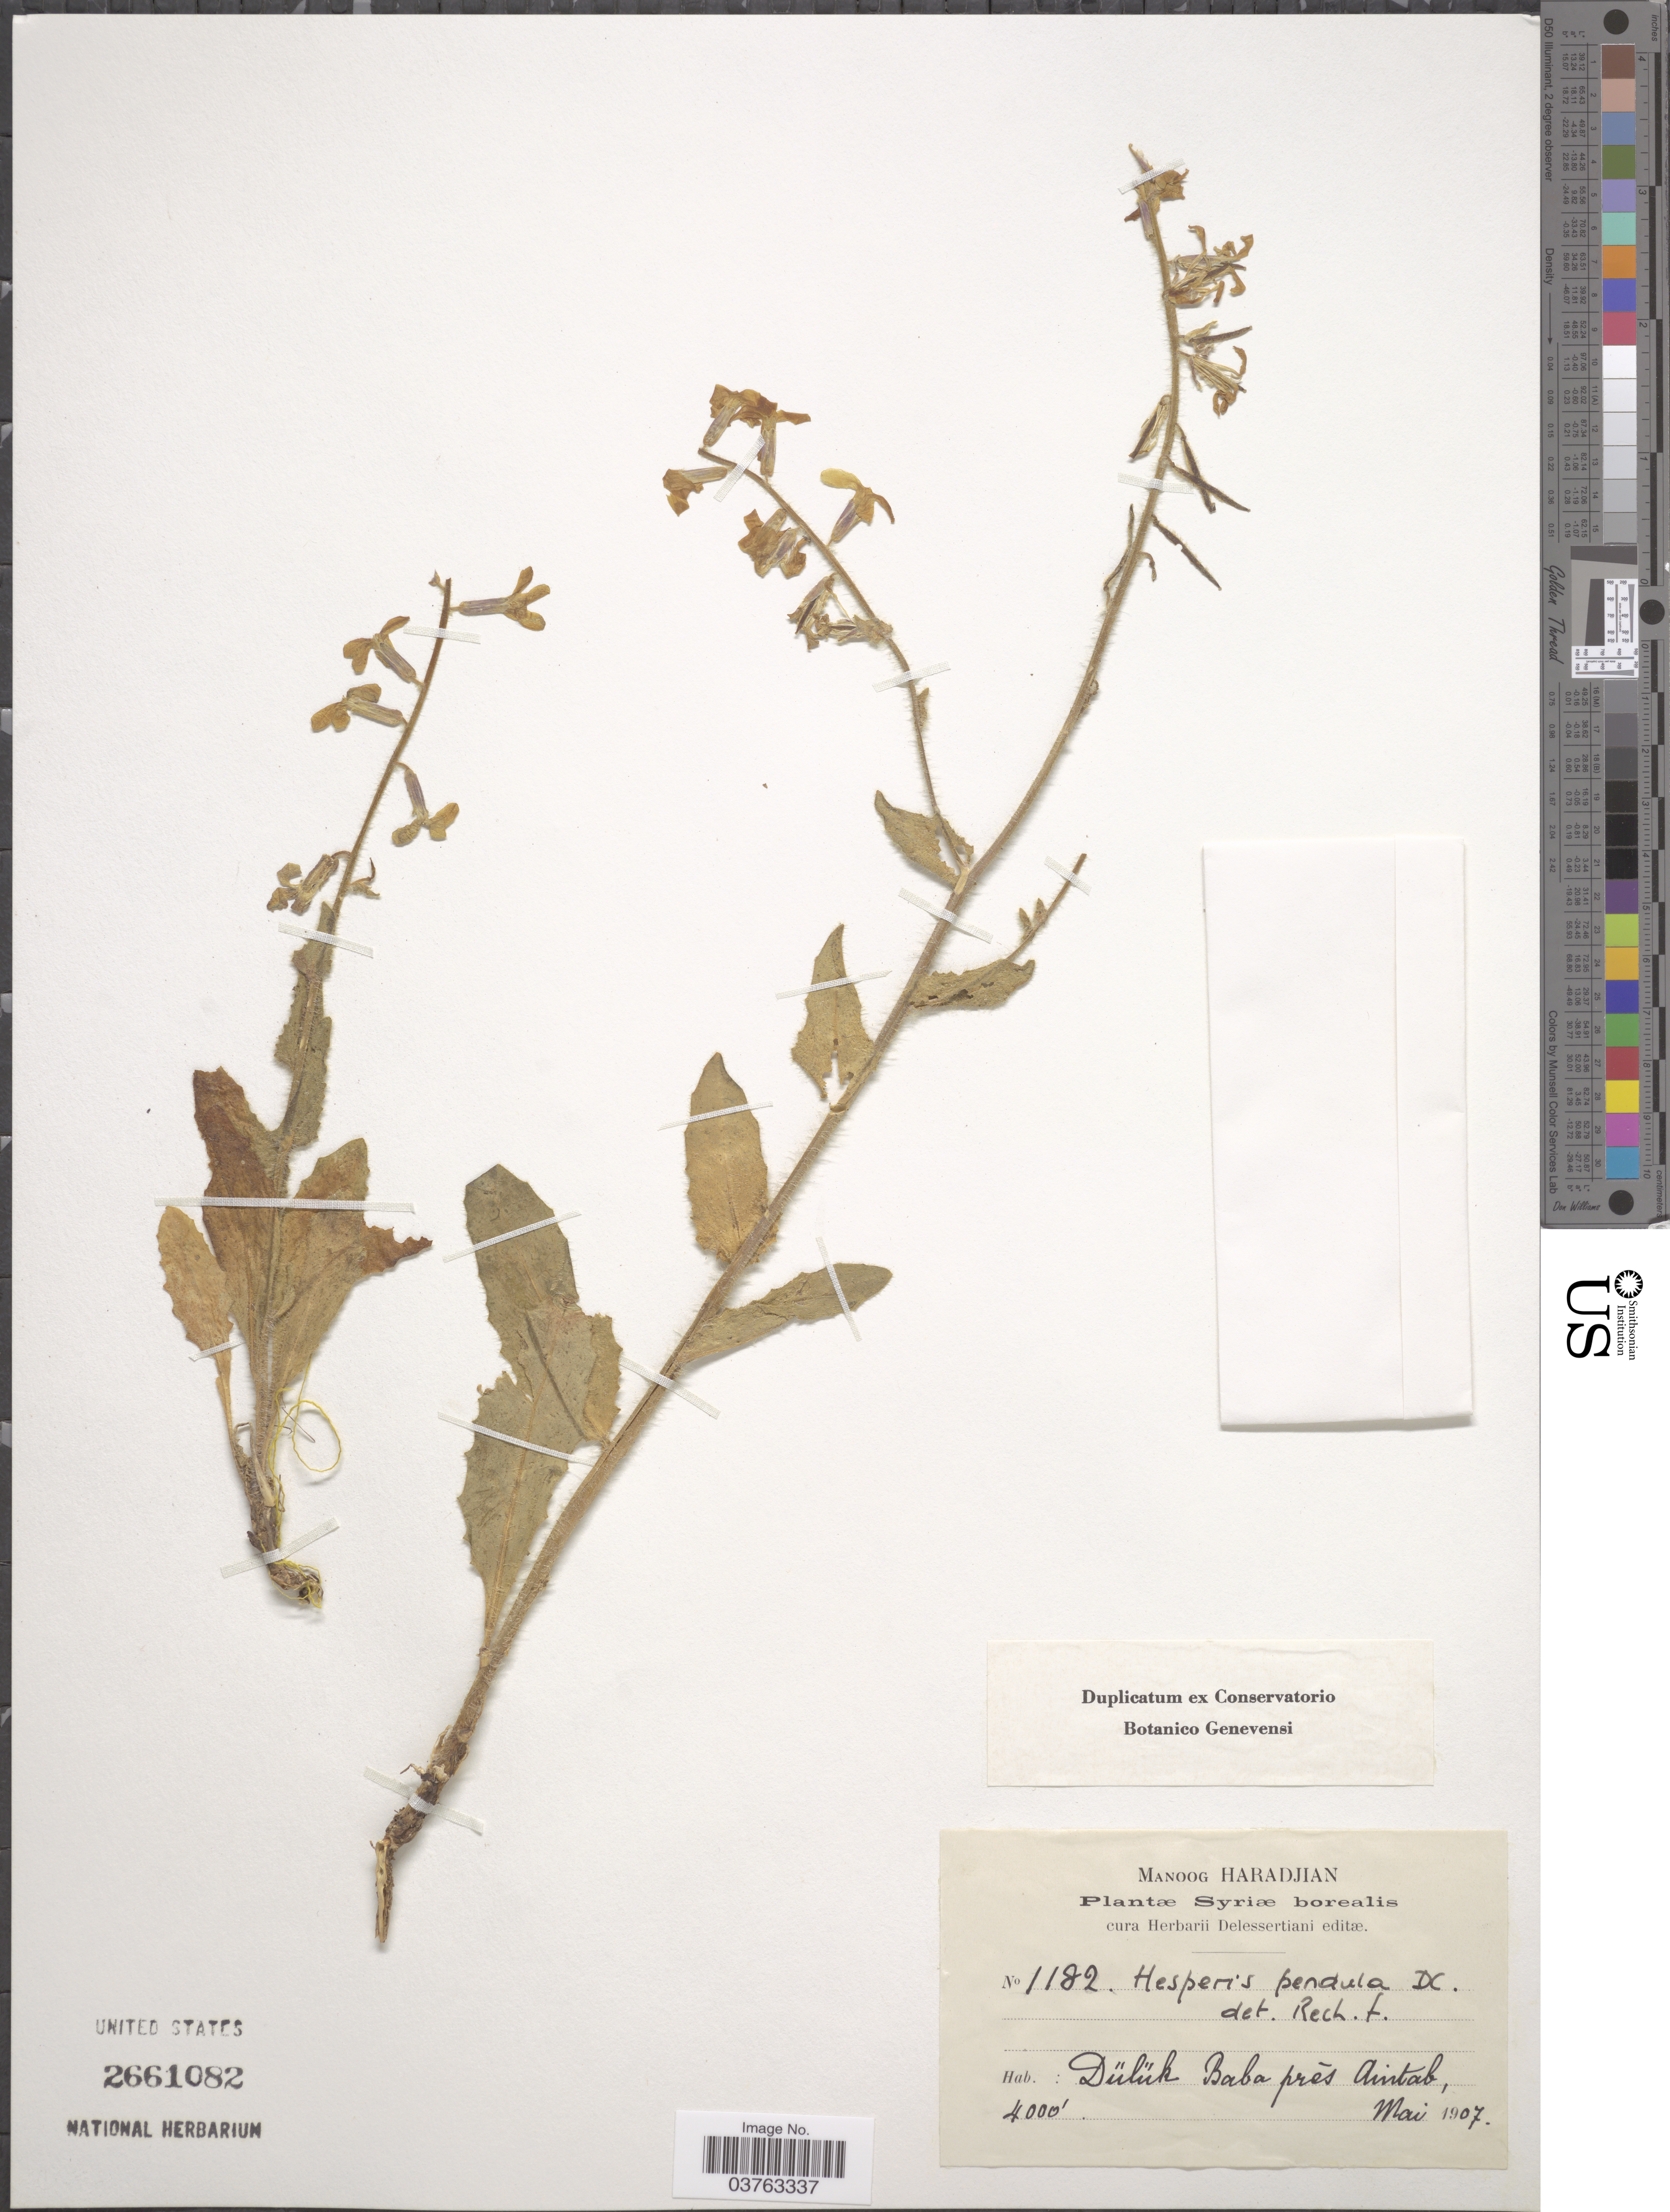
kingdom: Plantae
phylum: Tracheophyta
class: Magnoliopsida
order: Brassicales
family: Brassicaceae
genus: Hesperis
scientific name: Hesperis pendula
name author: DC.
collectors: M. Haradjian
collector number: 1182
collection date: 1907-05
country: Syria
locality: Syriæ borealis. Dülüh Baba prés Aintab.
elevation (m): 1219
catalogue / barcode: US 2661082